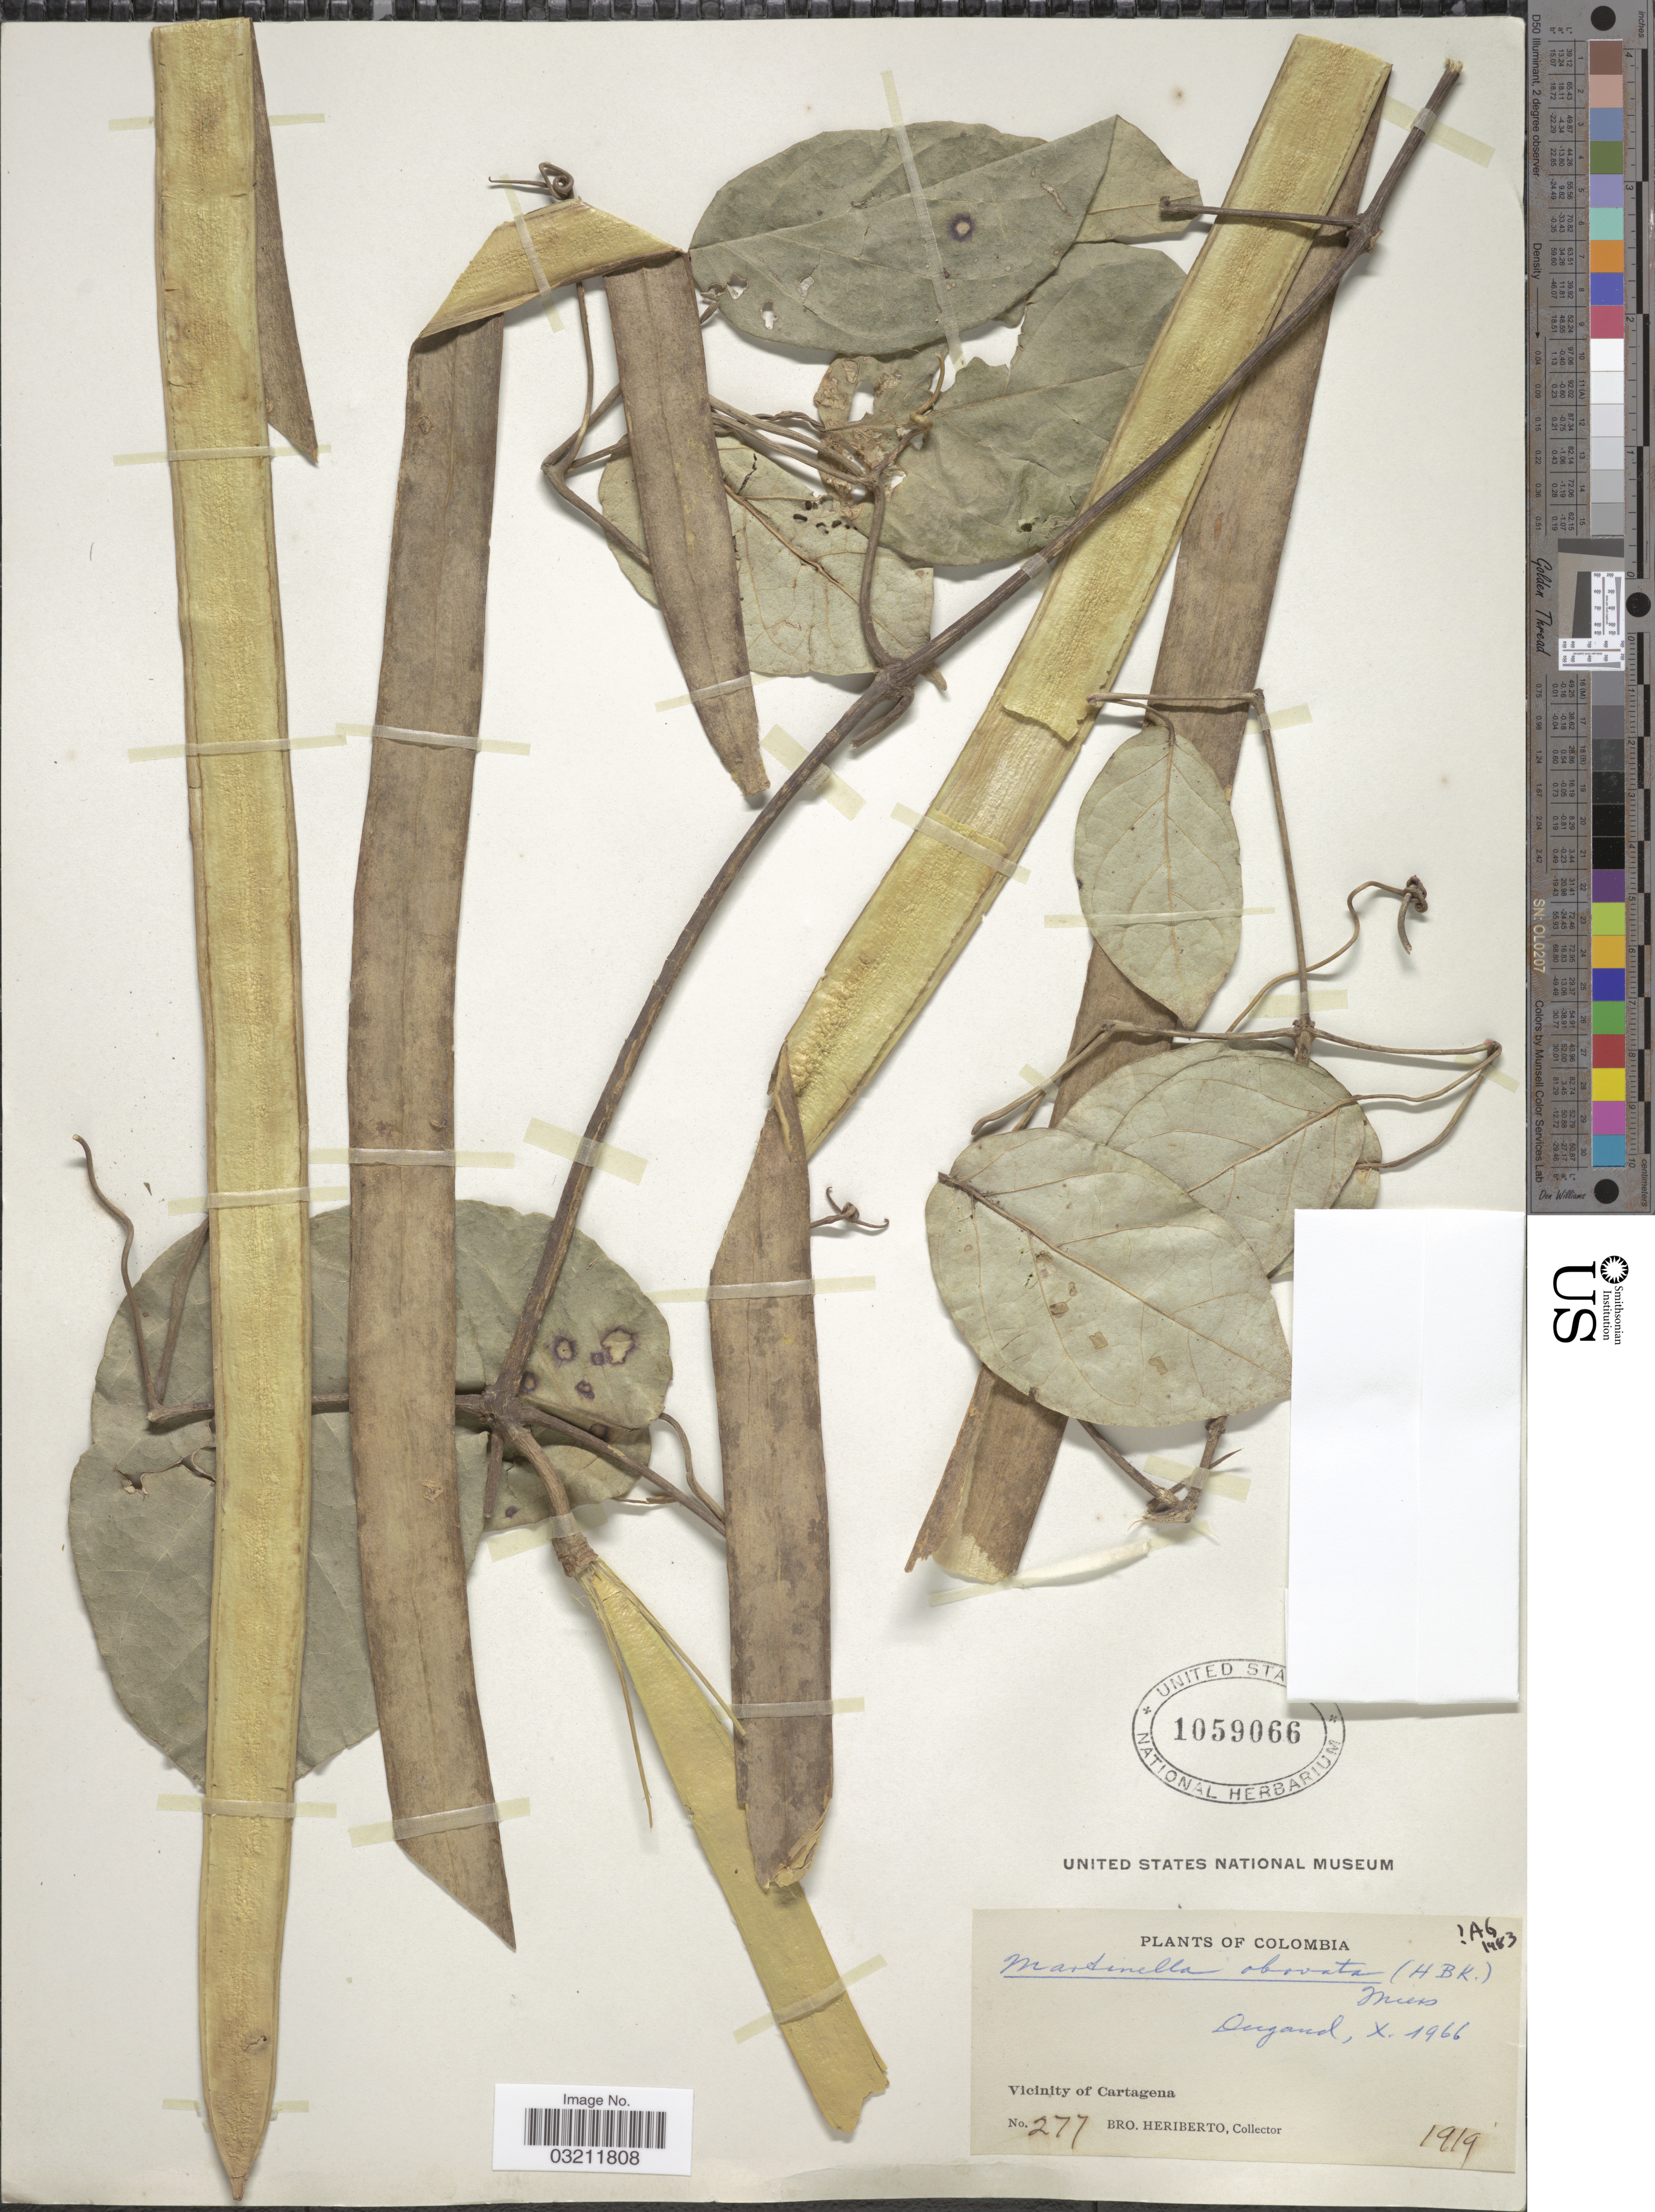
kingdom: Plantae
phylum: Tracheophyta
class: Magnoliopsida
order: Lamiales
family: Bignoniaceae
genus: Martinella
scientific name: Martinella obovata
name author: (Kunth) Bureau & K. Schum.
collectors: B. Heriberto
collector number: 277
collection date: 1919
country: Colombia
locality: Vicinity of Cartagena.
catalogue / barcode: US 1059066